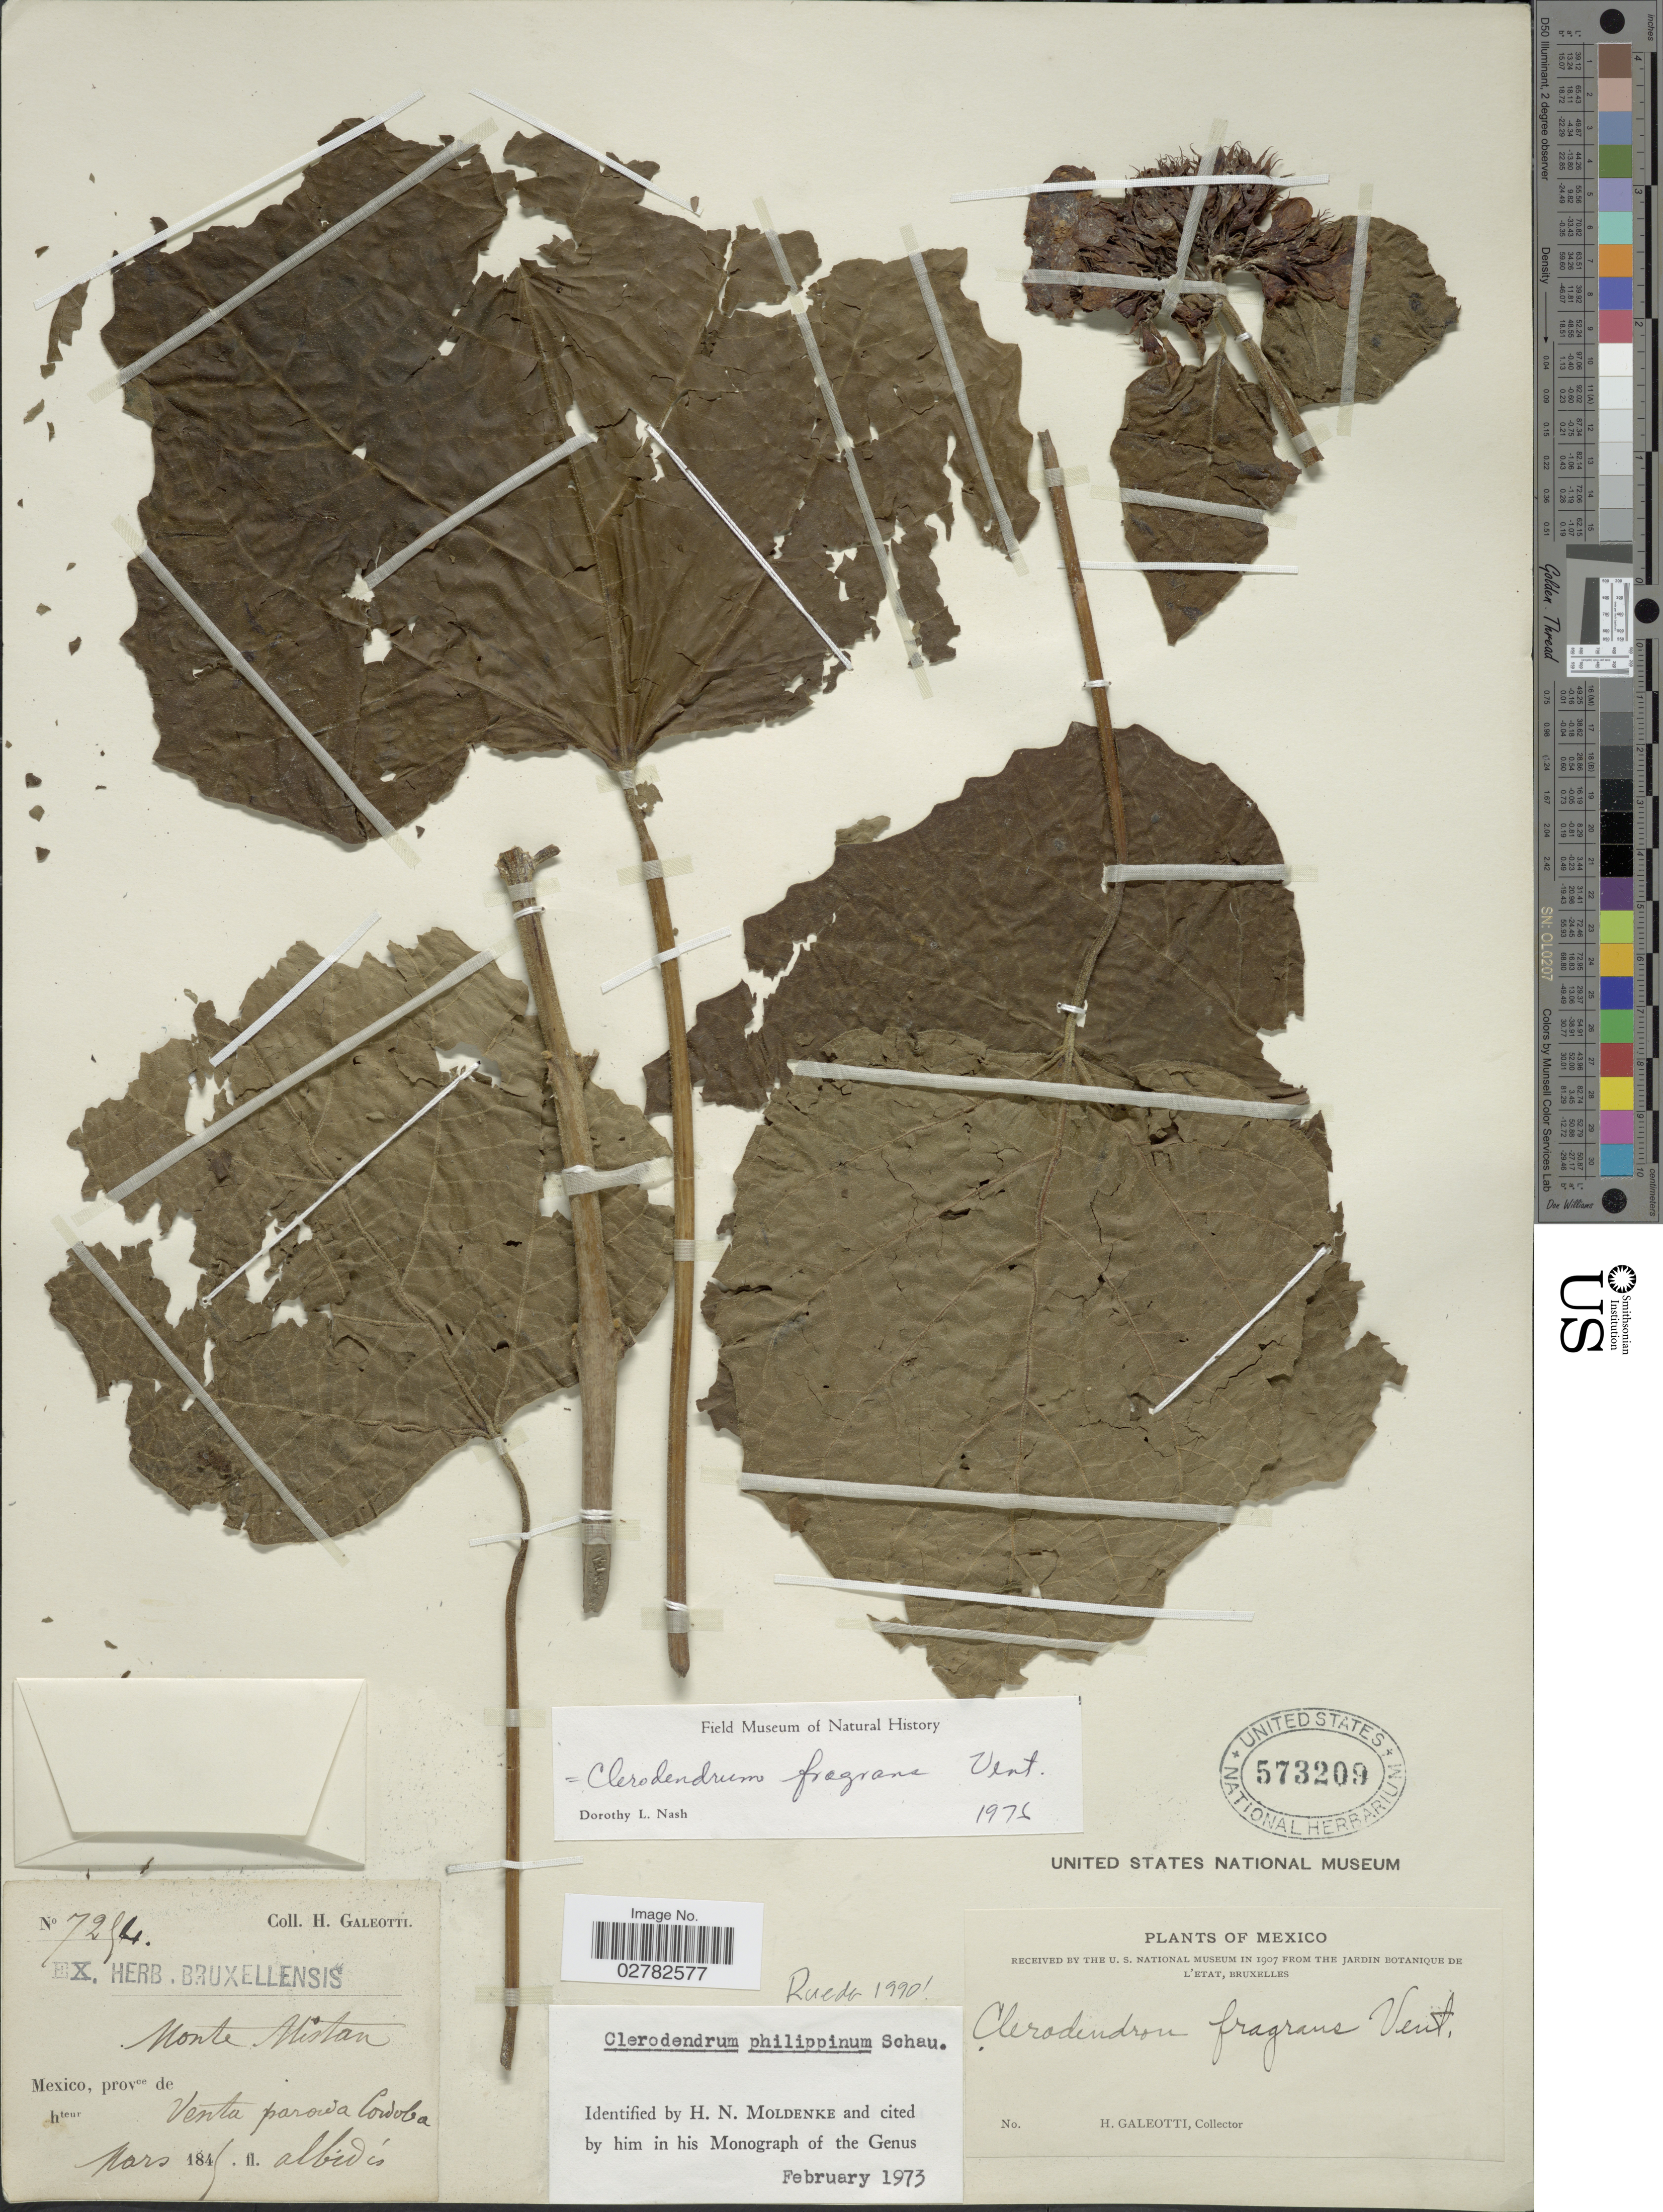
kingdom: Plantae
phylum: Tracheophyta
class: Magnoliopsida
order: Lamiales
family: Lamiaceae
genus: Clerodendrum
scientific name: Clerodendrum philippinense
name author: Elmer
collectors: H. G. Galeotti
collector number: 7254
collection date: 1845-03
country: Mexico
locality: Monte Mistan. Venta parada Cordoba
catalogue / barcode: US 573209